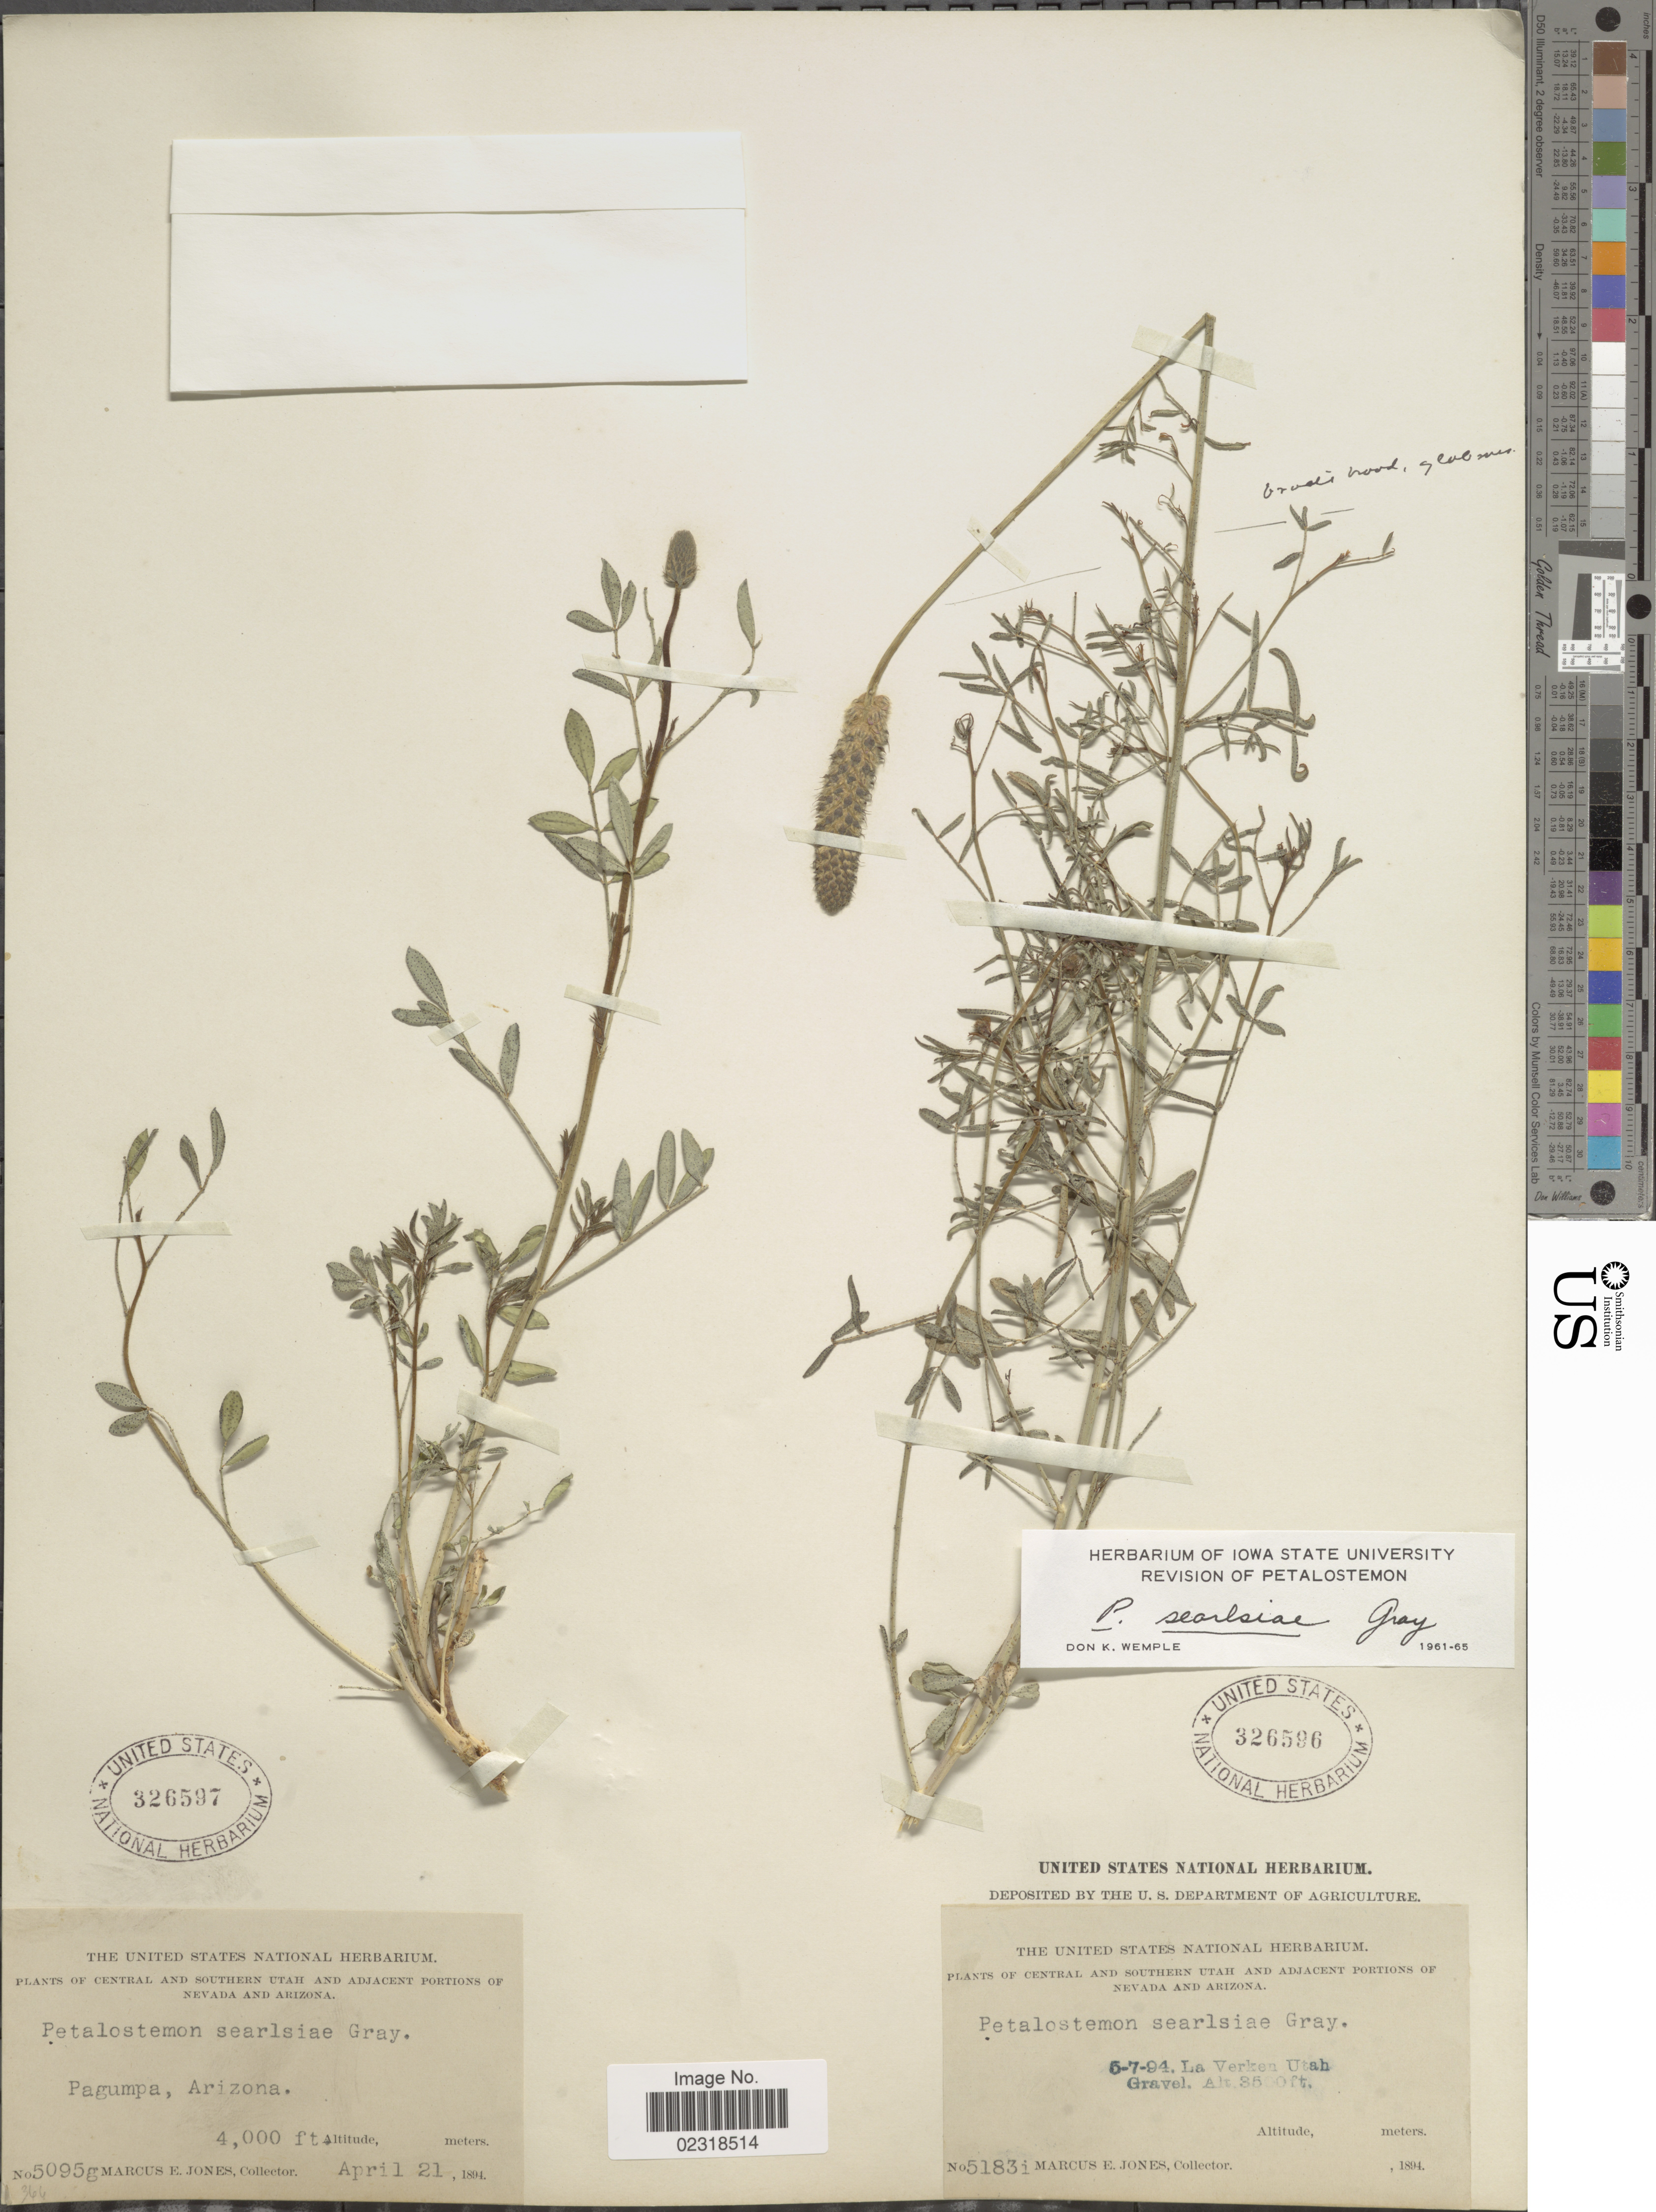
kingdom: Plantae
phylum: Tracheophyta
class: Magnoliopsida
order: Fabales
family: Fabaceae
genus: Dalea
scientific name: Dalea searlsiae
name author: (A. Gray) Barneby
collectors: M. E. Jones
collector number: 5183i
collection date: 1894-05-07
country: United States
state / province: Utah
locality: La Verken, Utah, Gravel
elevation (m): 1067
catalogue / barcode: US 326896-2